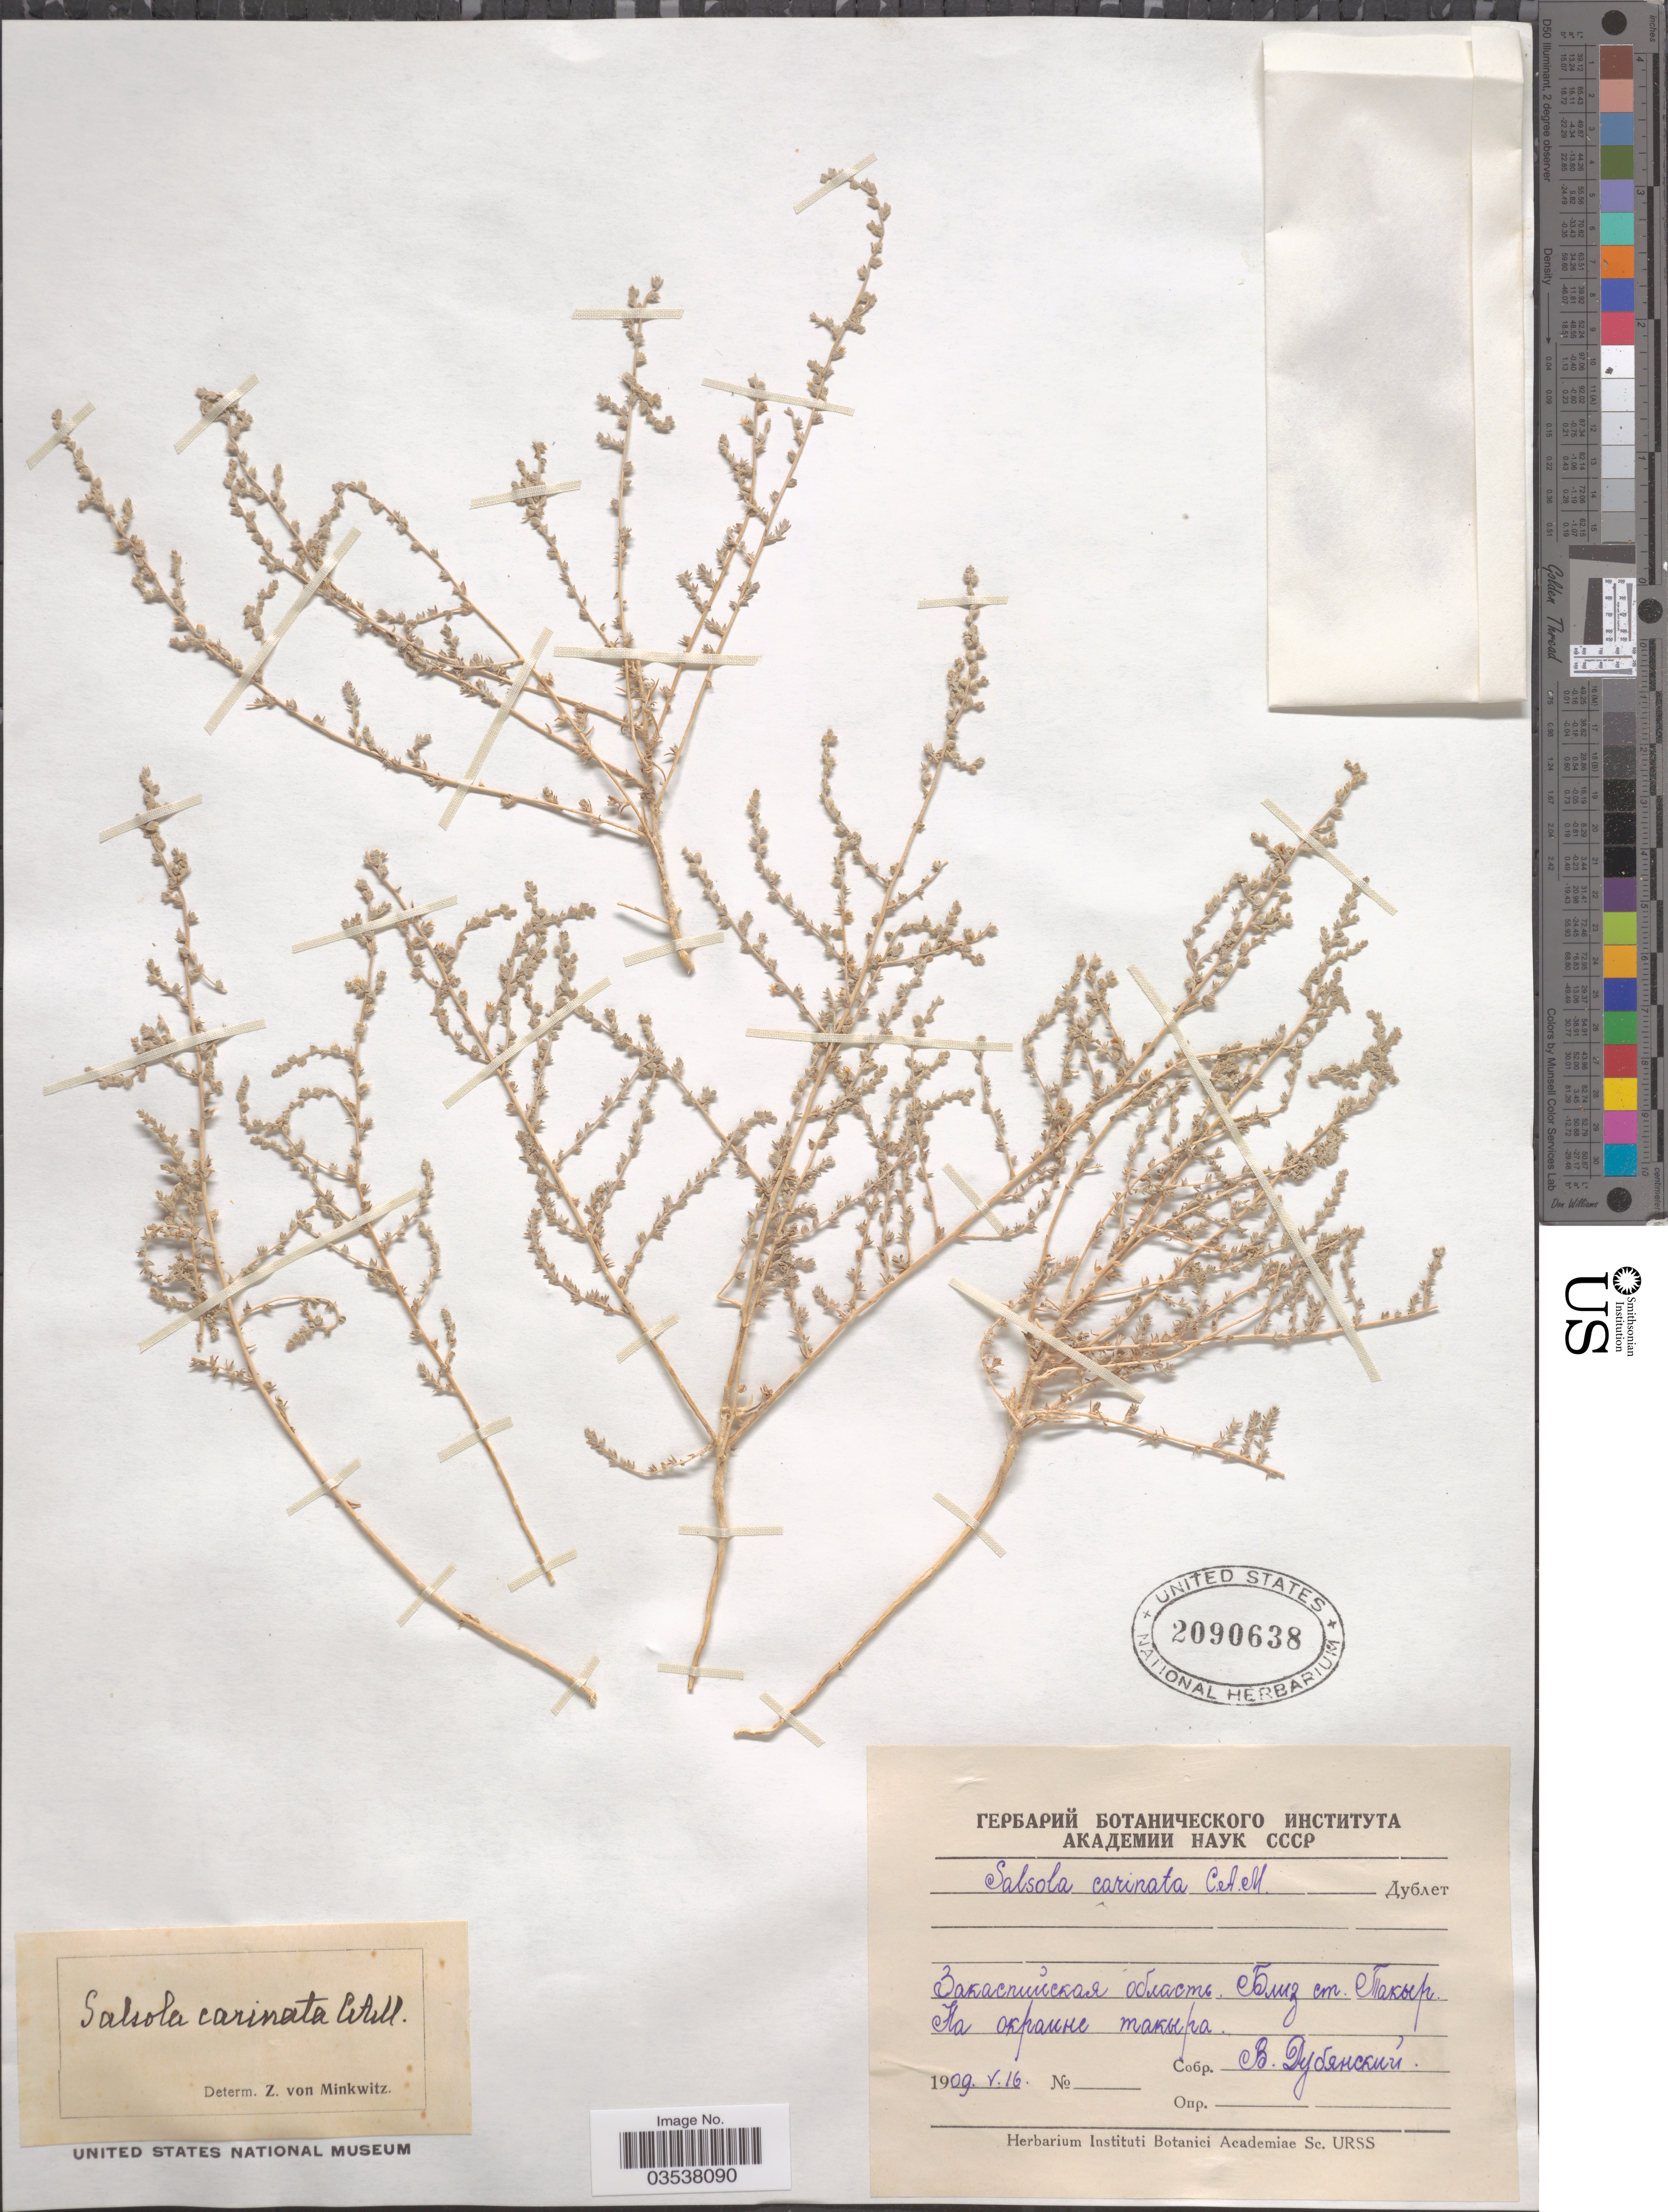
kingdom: Plantae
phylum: Tracheophyta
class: Magnoliopsida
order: Caryophyllales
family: Amaranthaceae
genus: Caroxylon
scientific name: Caroxylon turkestanicum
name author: (Litv.) Akhani & Roalson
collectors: V. Dybyanskiy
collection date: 1909-05-16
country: Turkmenistan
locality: Near Takyr Station.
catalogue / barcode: US 2090638